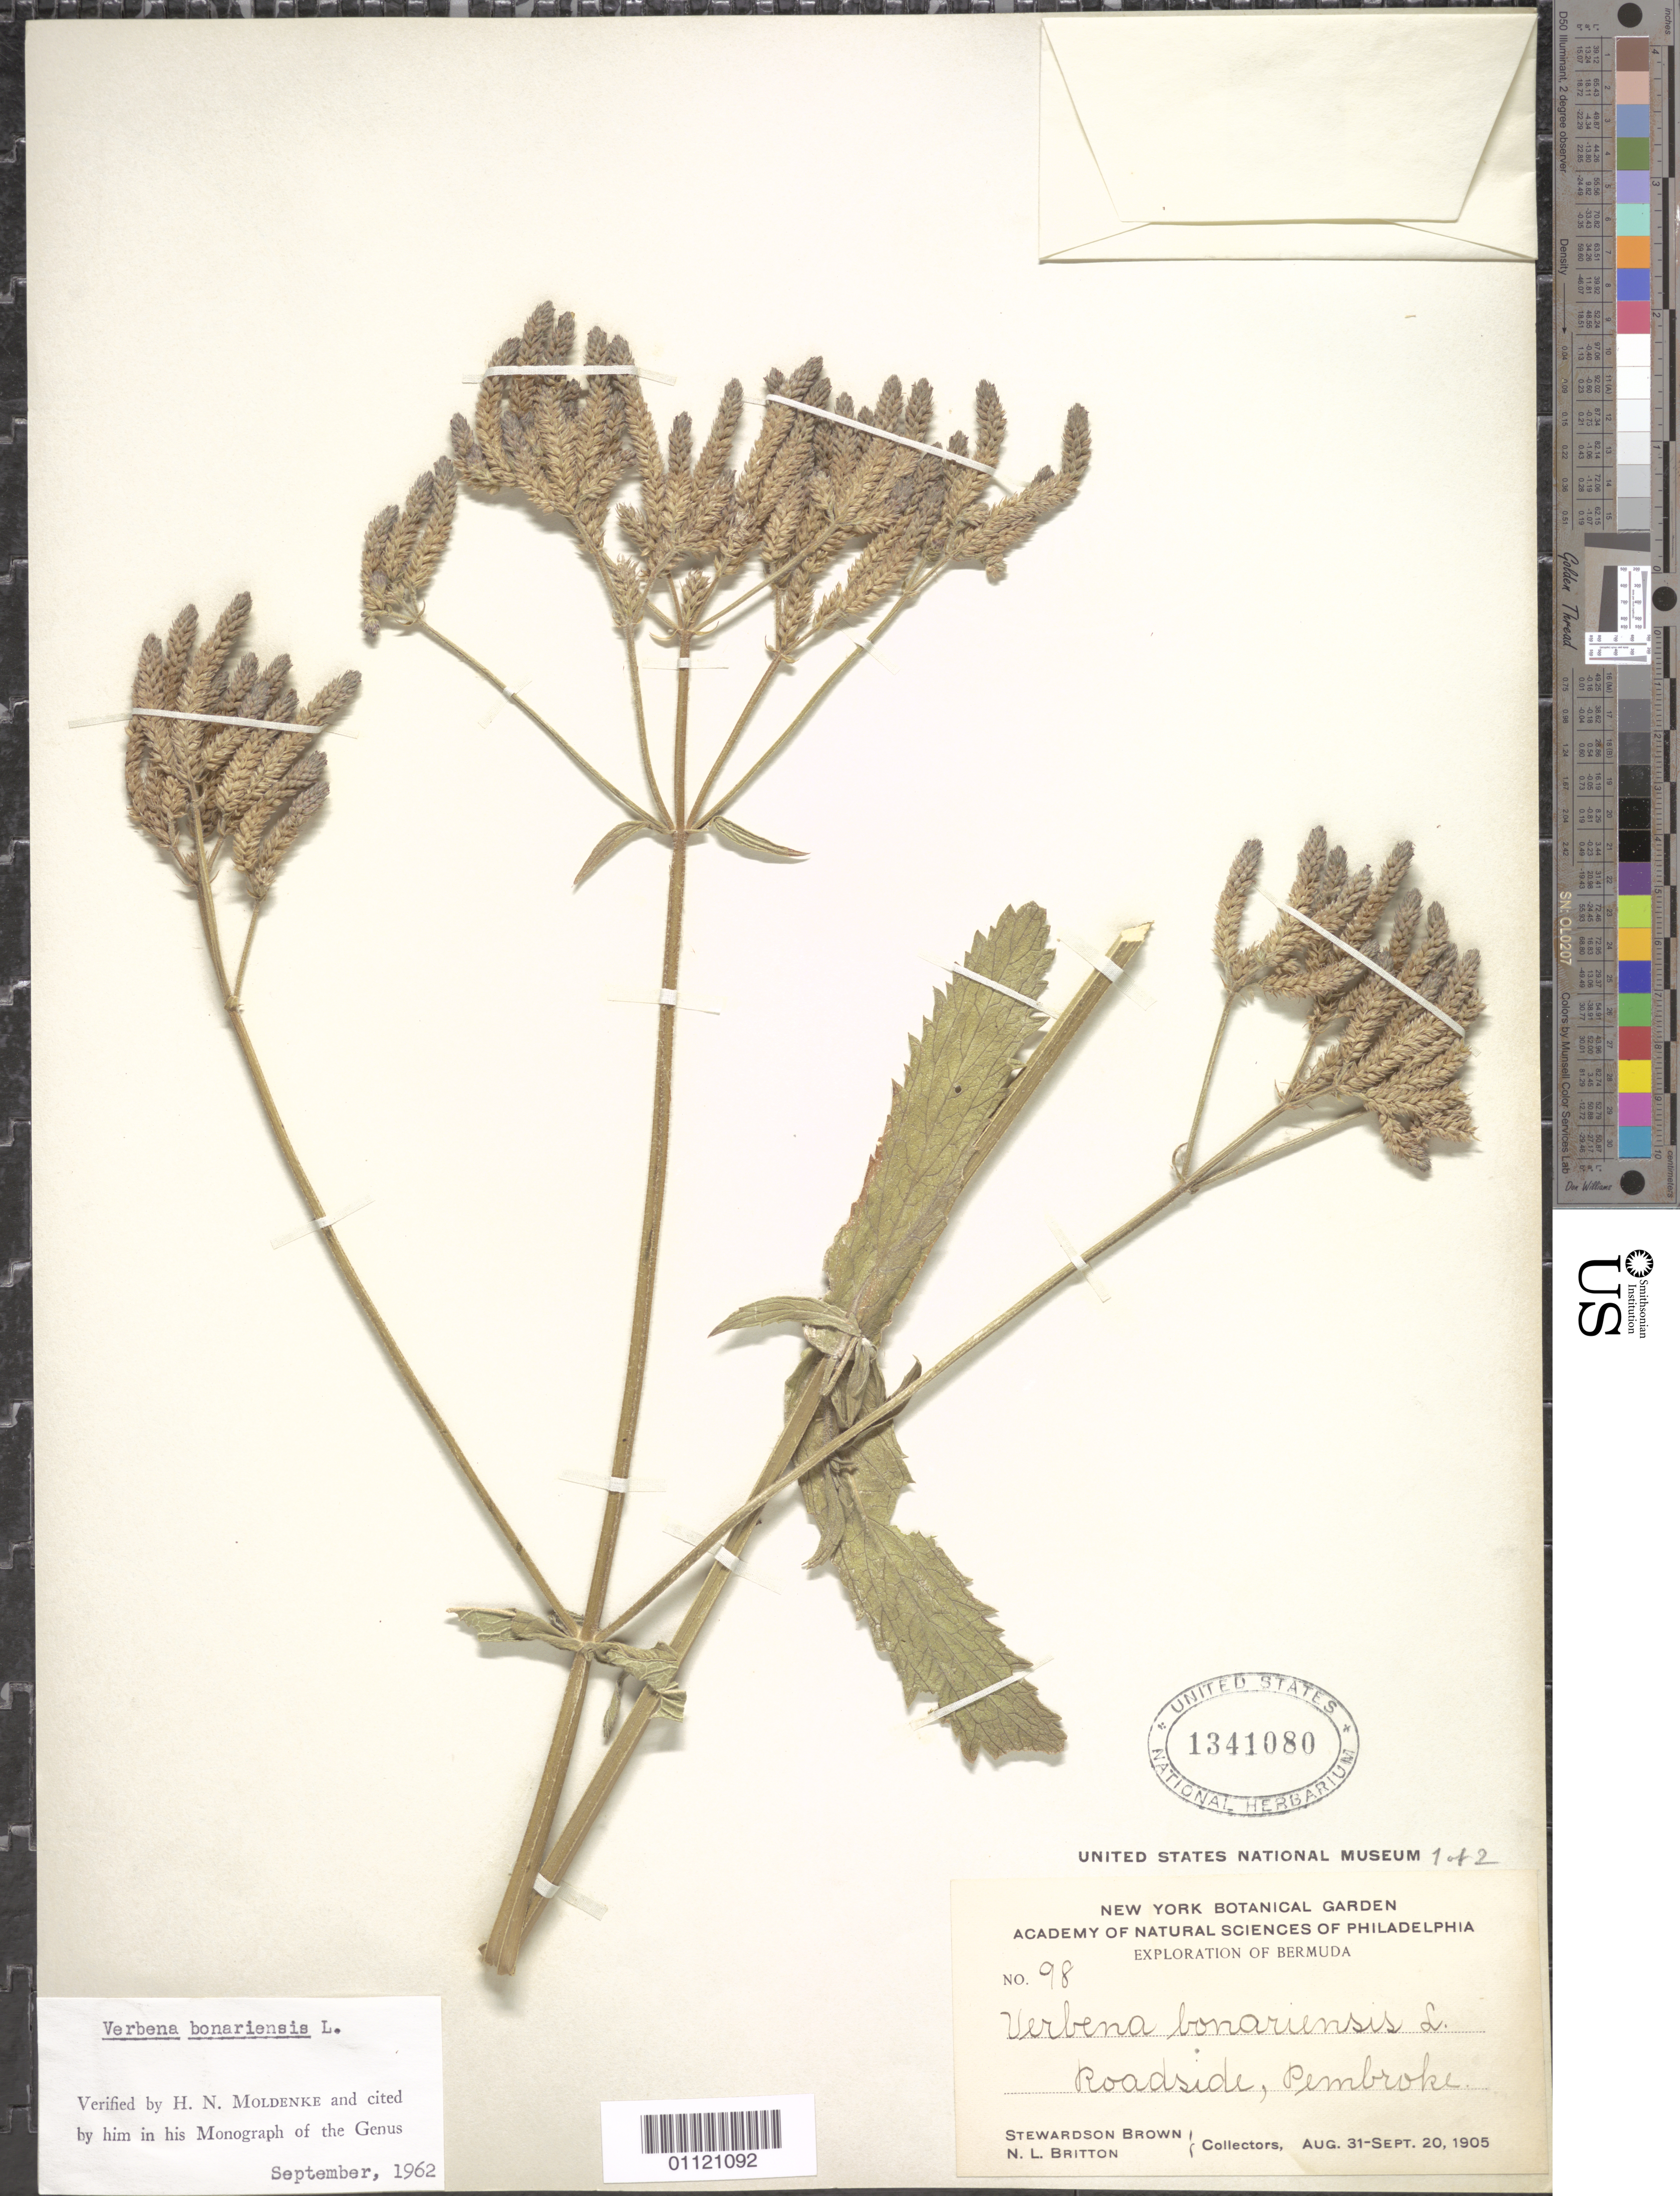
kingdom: Plantae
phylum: Tracheophyta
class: Magnoliopsida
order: Lamiales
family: Verbenaceae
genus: Verbena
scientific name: Verbena bonariensis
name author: L.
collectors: S. Brown & N. Britton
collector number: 98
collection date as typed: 31 Apr 1905 to 20 Sep 1905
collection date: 1905-04/1905-09-20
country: Bermuda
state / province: Pembroke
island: Bermuda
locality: Roadside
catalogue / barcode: US 1341080